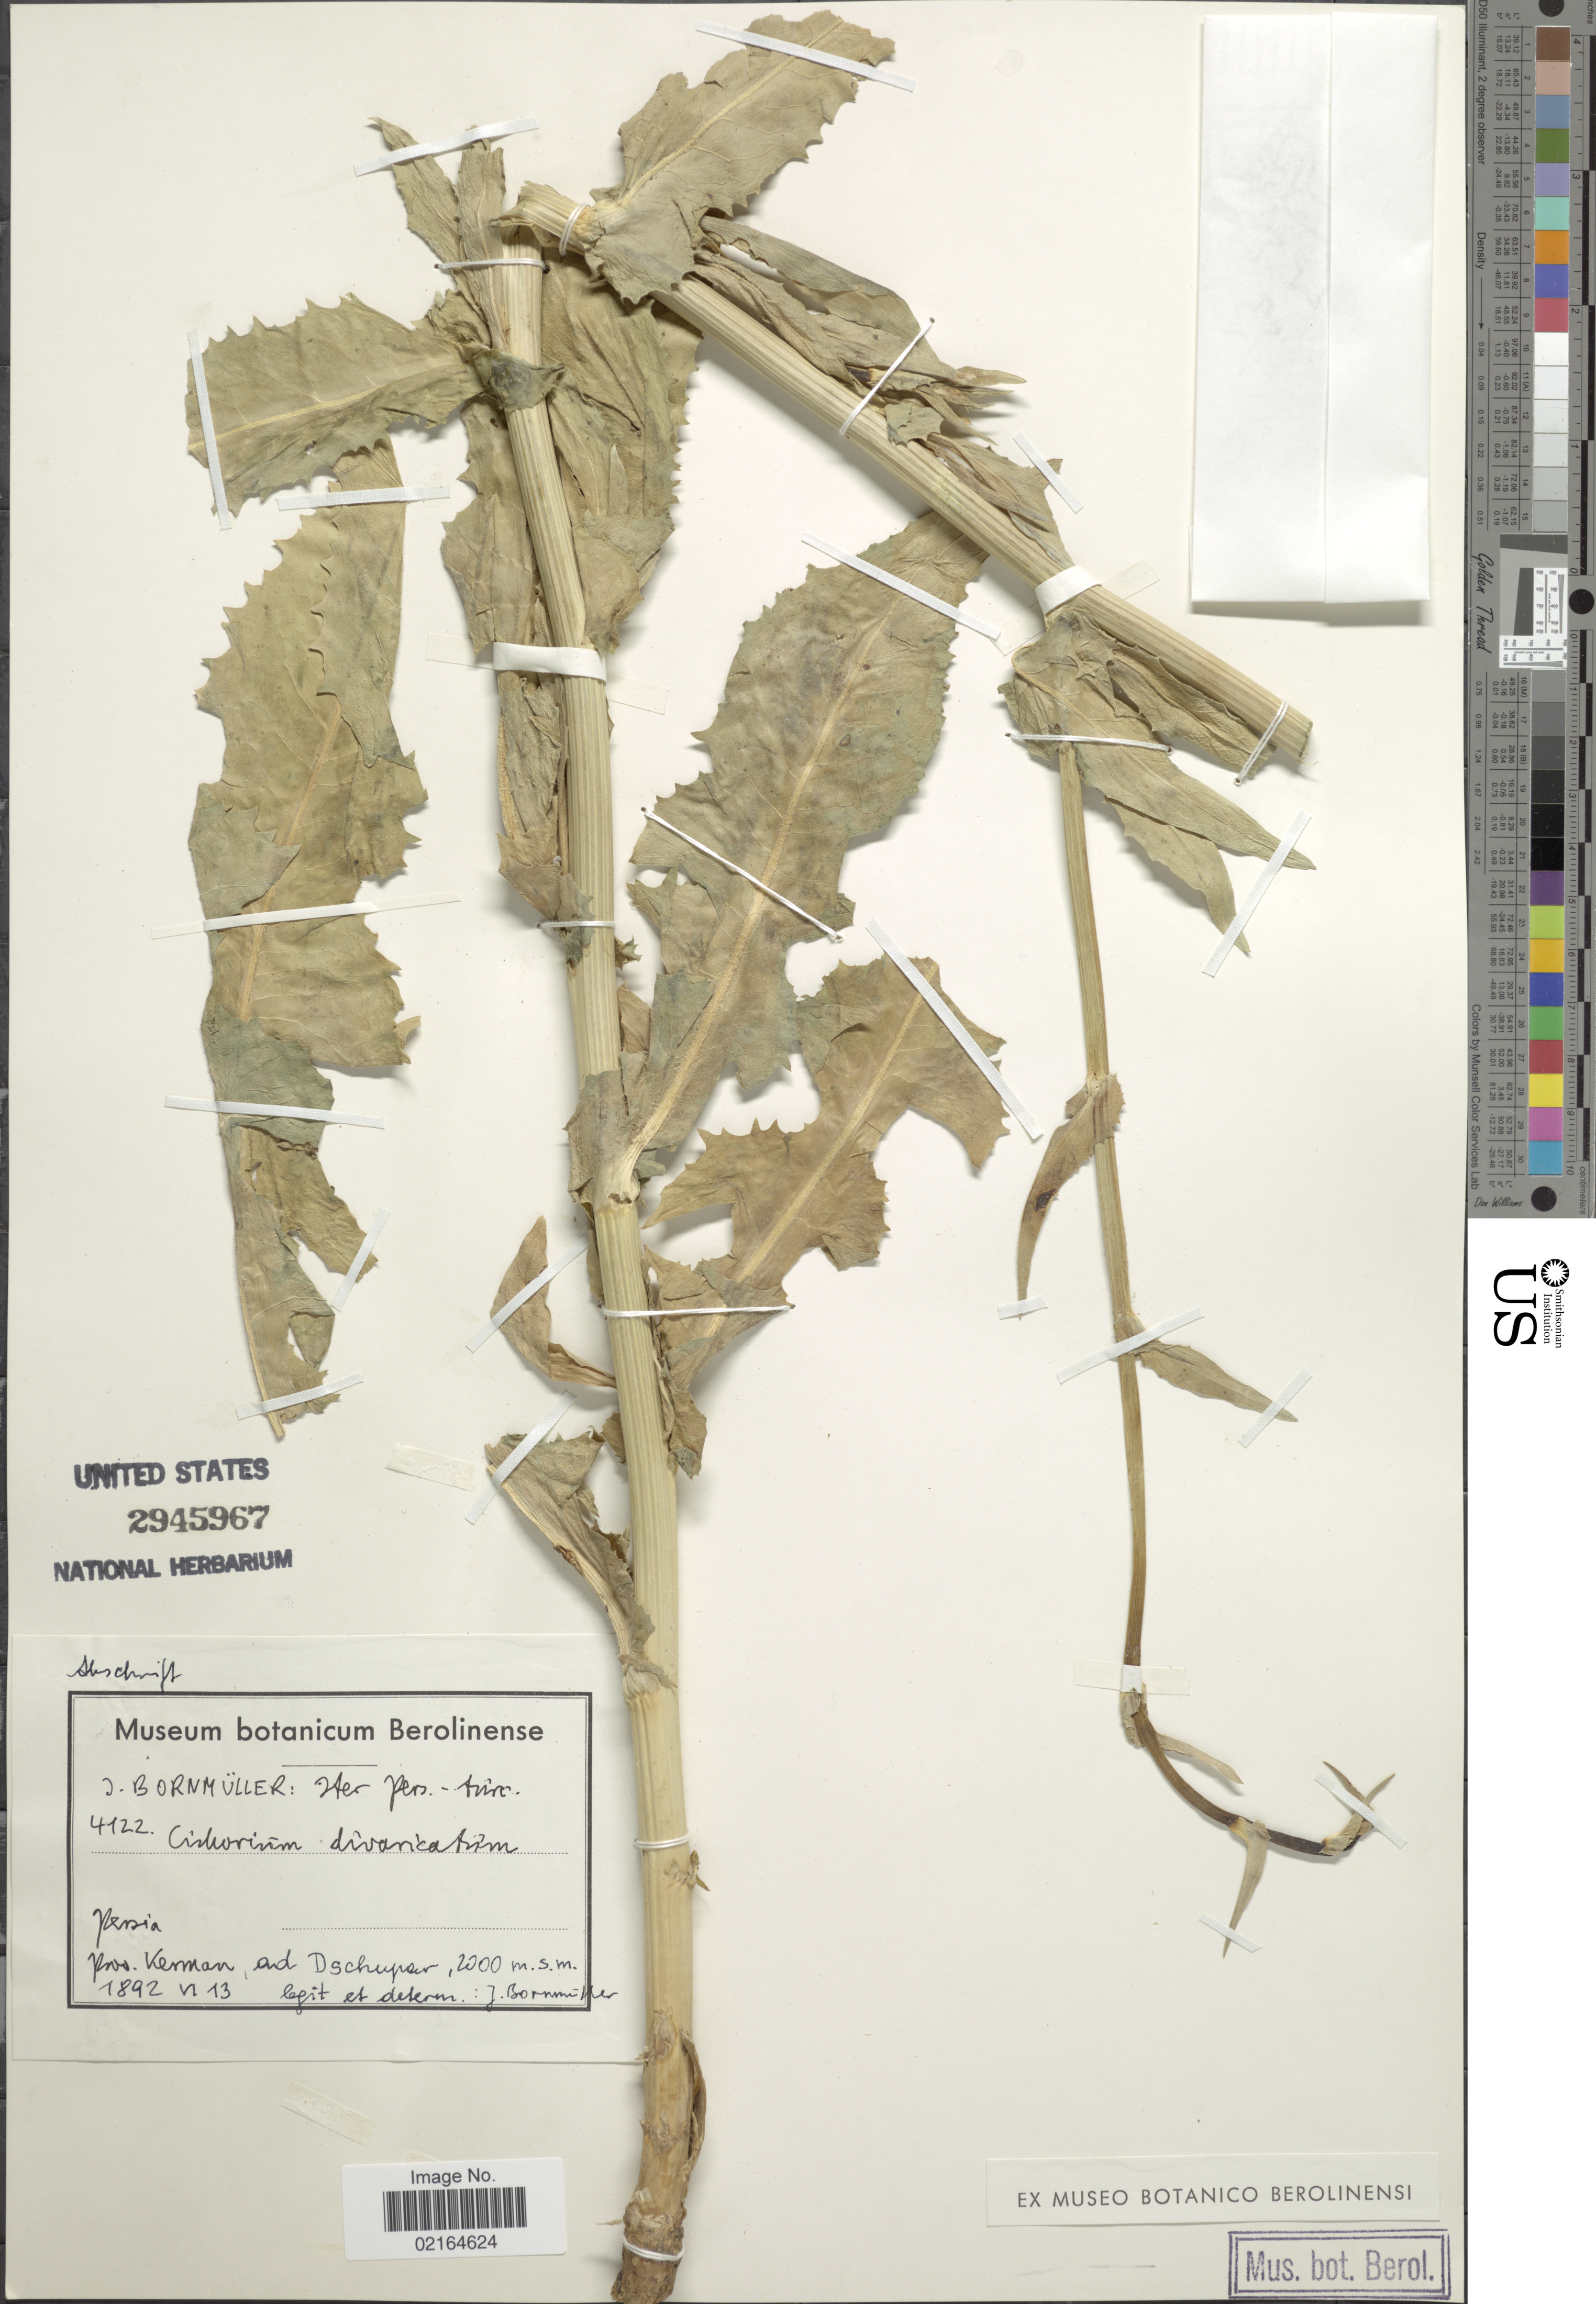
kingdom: Plantae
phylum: Tracheophyta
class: Magnoliopsida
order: Asterales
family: Asteraceae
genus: Cichorium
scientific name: Cichorium pumilum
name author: Jacq.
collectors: J. Bornmüller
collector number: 4122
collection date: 1892-06-13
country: Iran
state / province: Kerman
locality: Persia, Prov. Kerman, ad Dschuper [interpreted]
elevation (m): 2000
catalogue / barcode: US 2945967